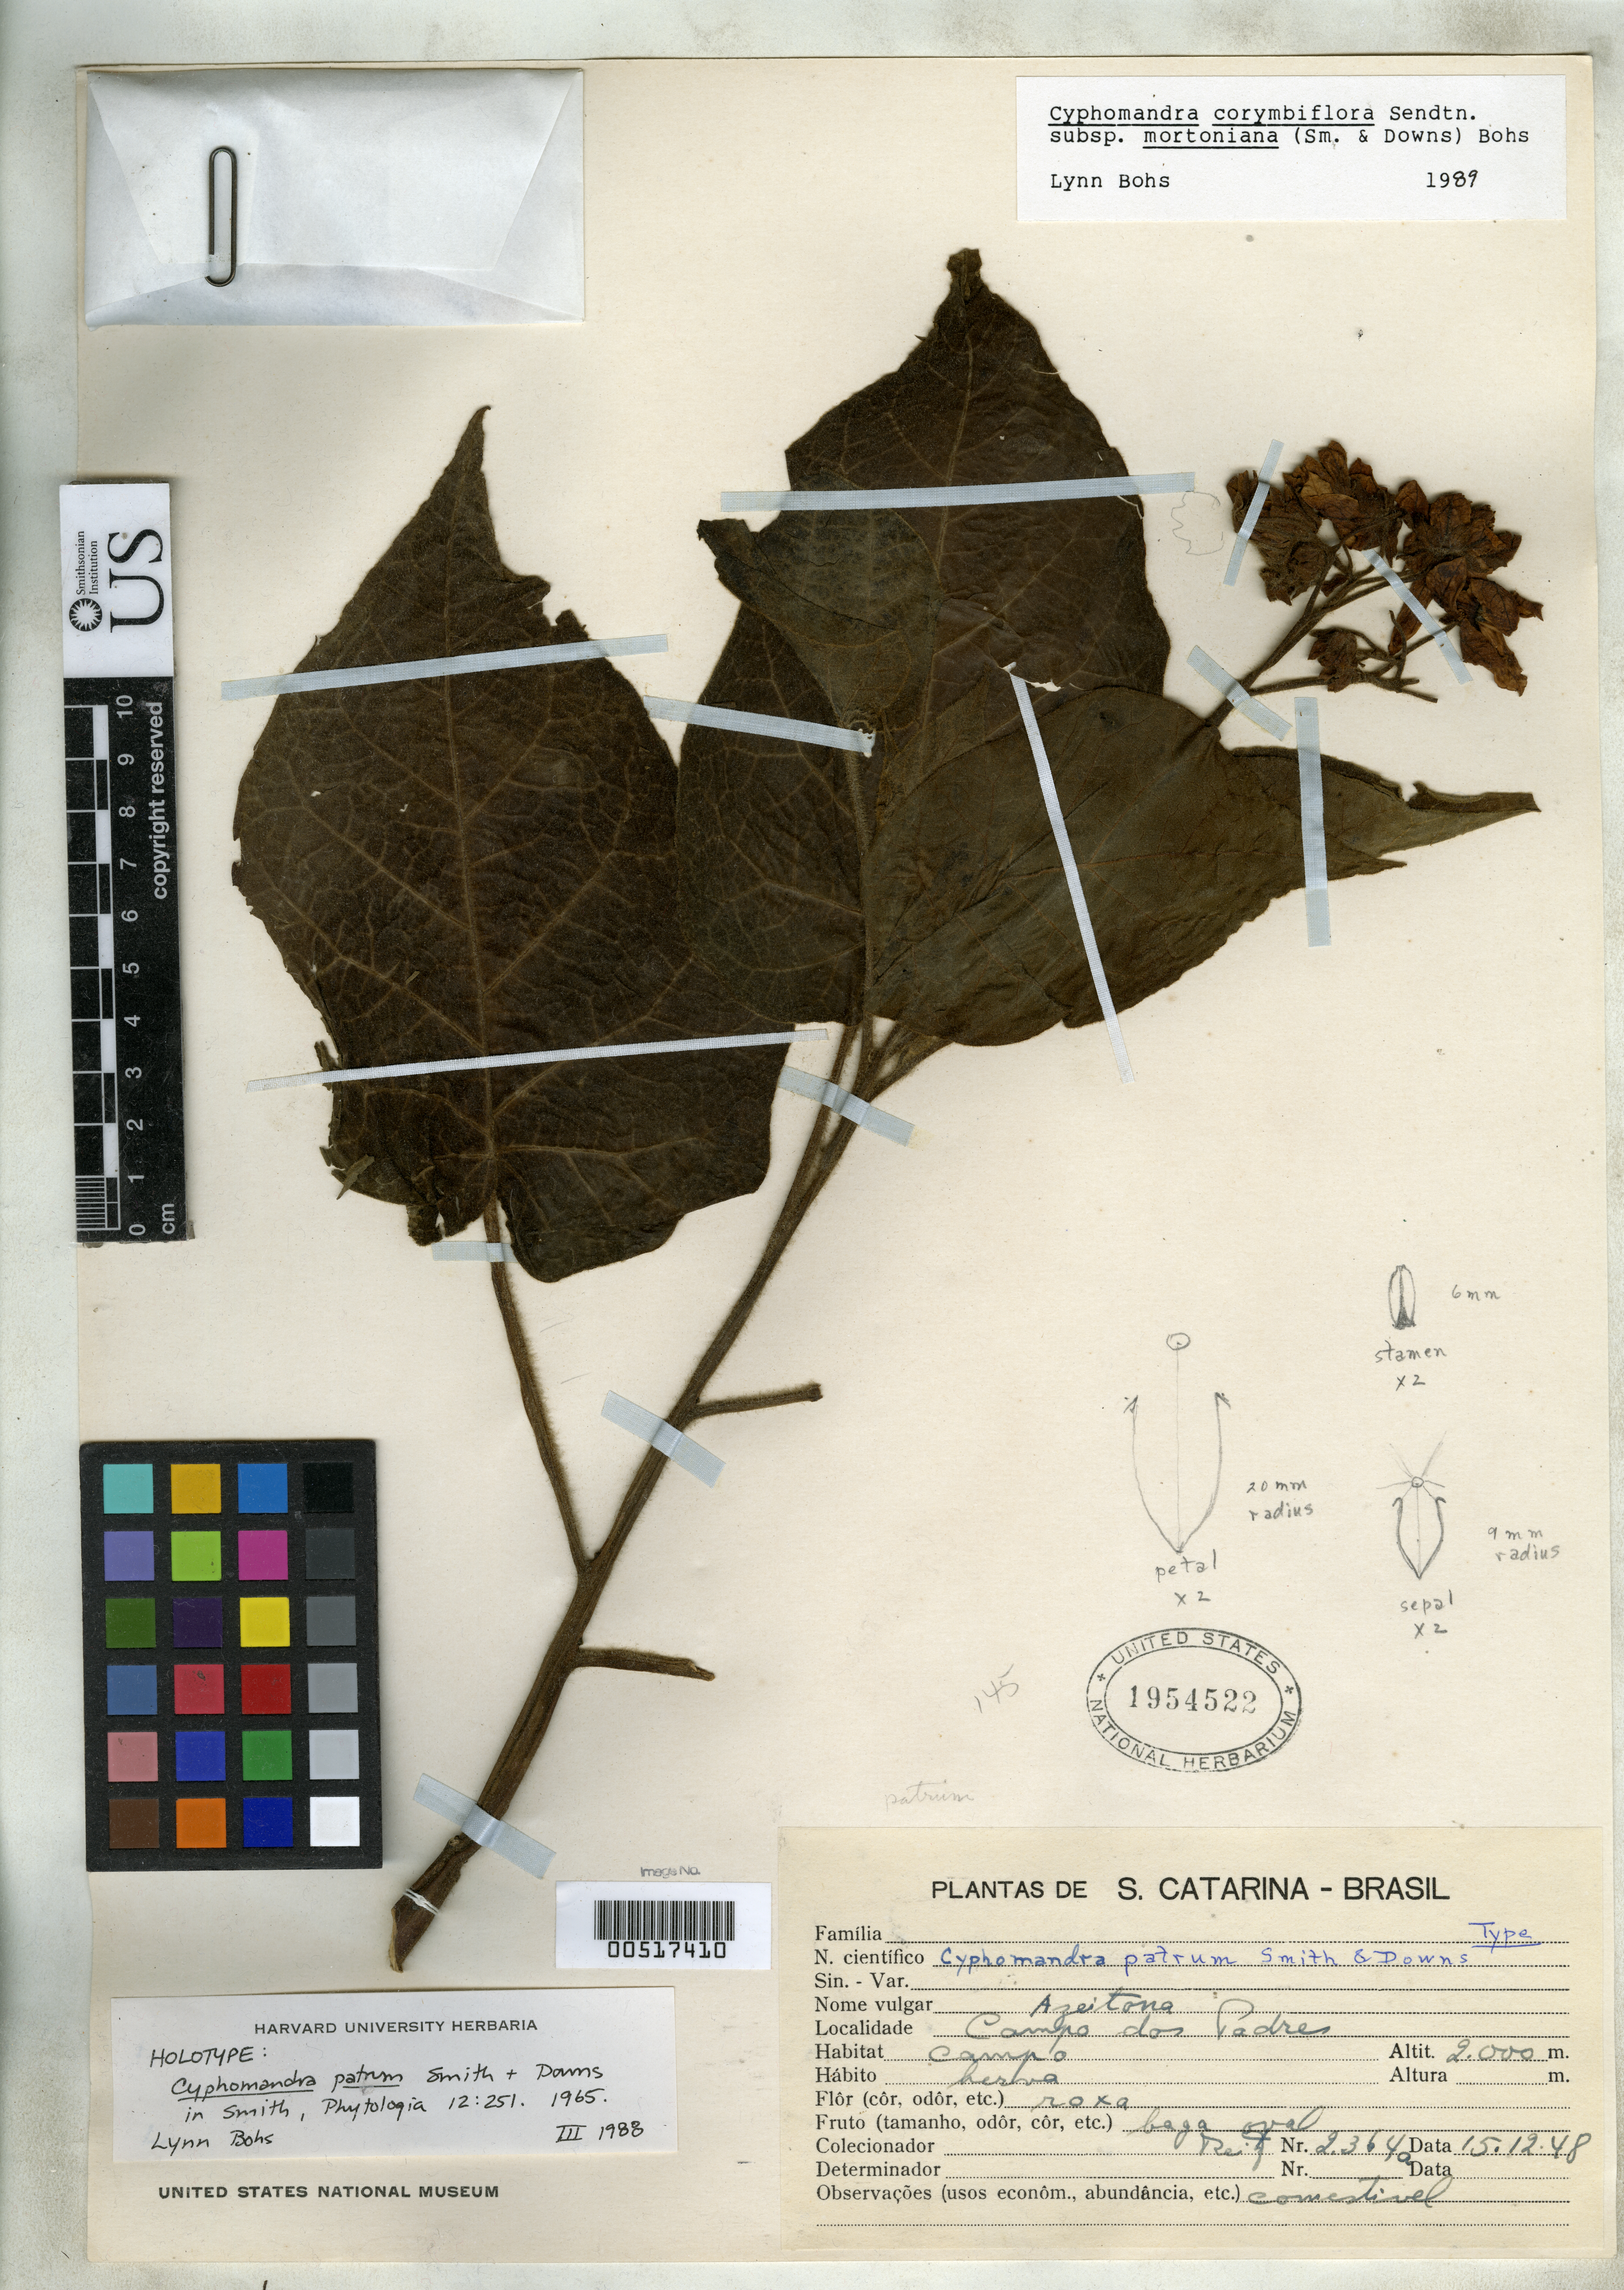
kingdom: Plantae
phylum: Tracheophyta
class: Magnoliopsida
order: Solanales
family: Solanaceae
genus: Cyphomandra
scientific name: Cyphomandra patrum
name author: L.B. Sm. & Downs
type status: Holotype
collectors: R. Reitz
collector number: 2364 a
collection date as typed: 15 Dec 1948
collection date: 1948-12-15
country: Brazil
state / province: Santa Catarina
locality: Campo dos Padres, Bom Retiro.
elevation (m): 2000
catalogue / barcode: US 1954522